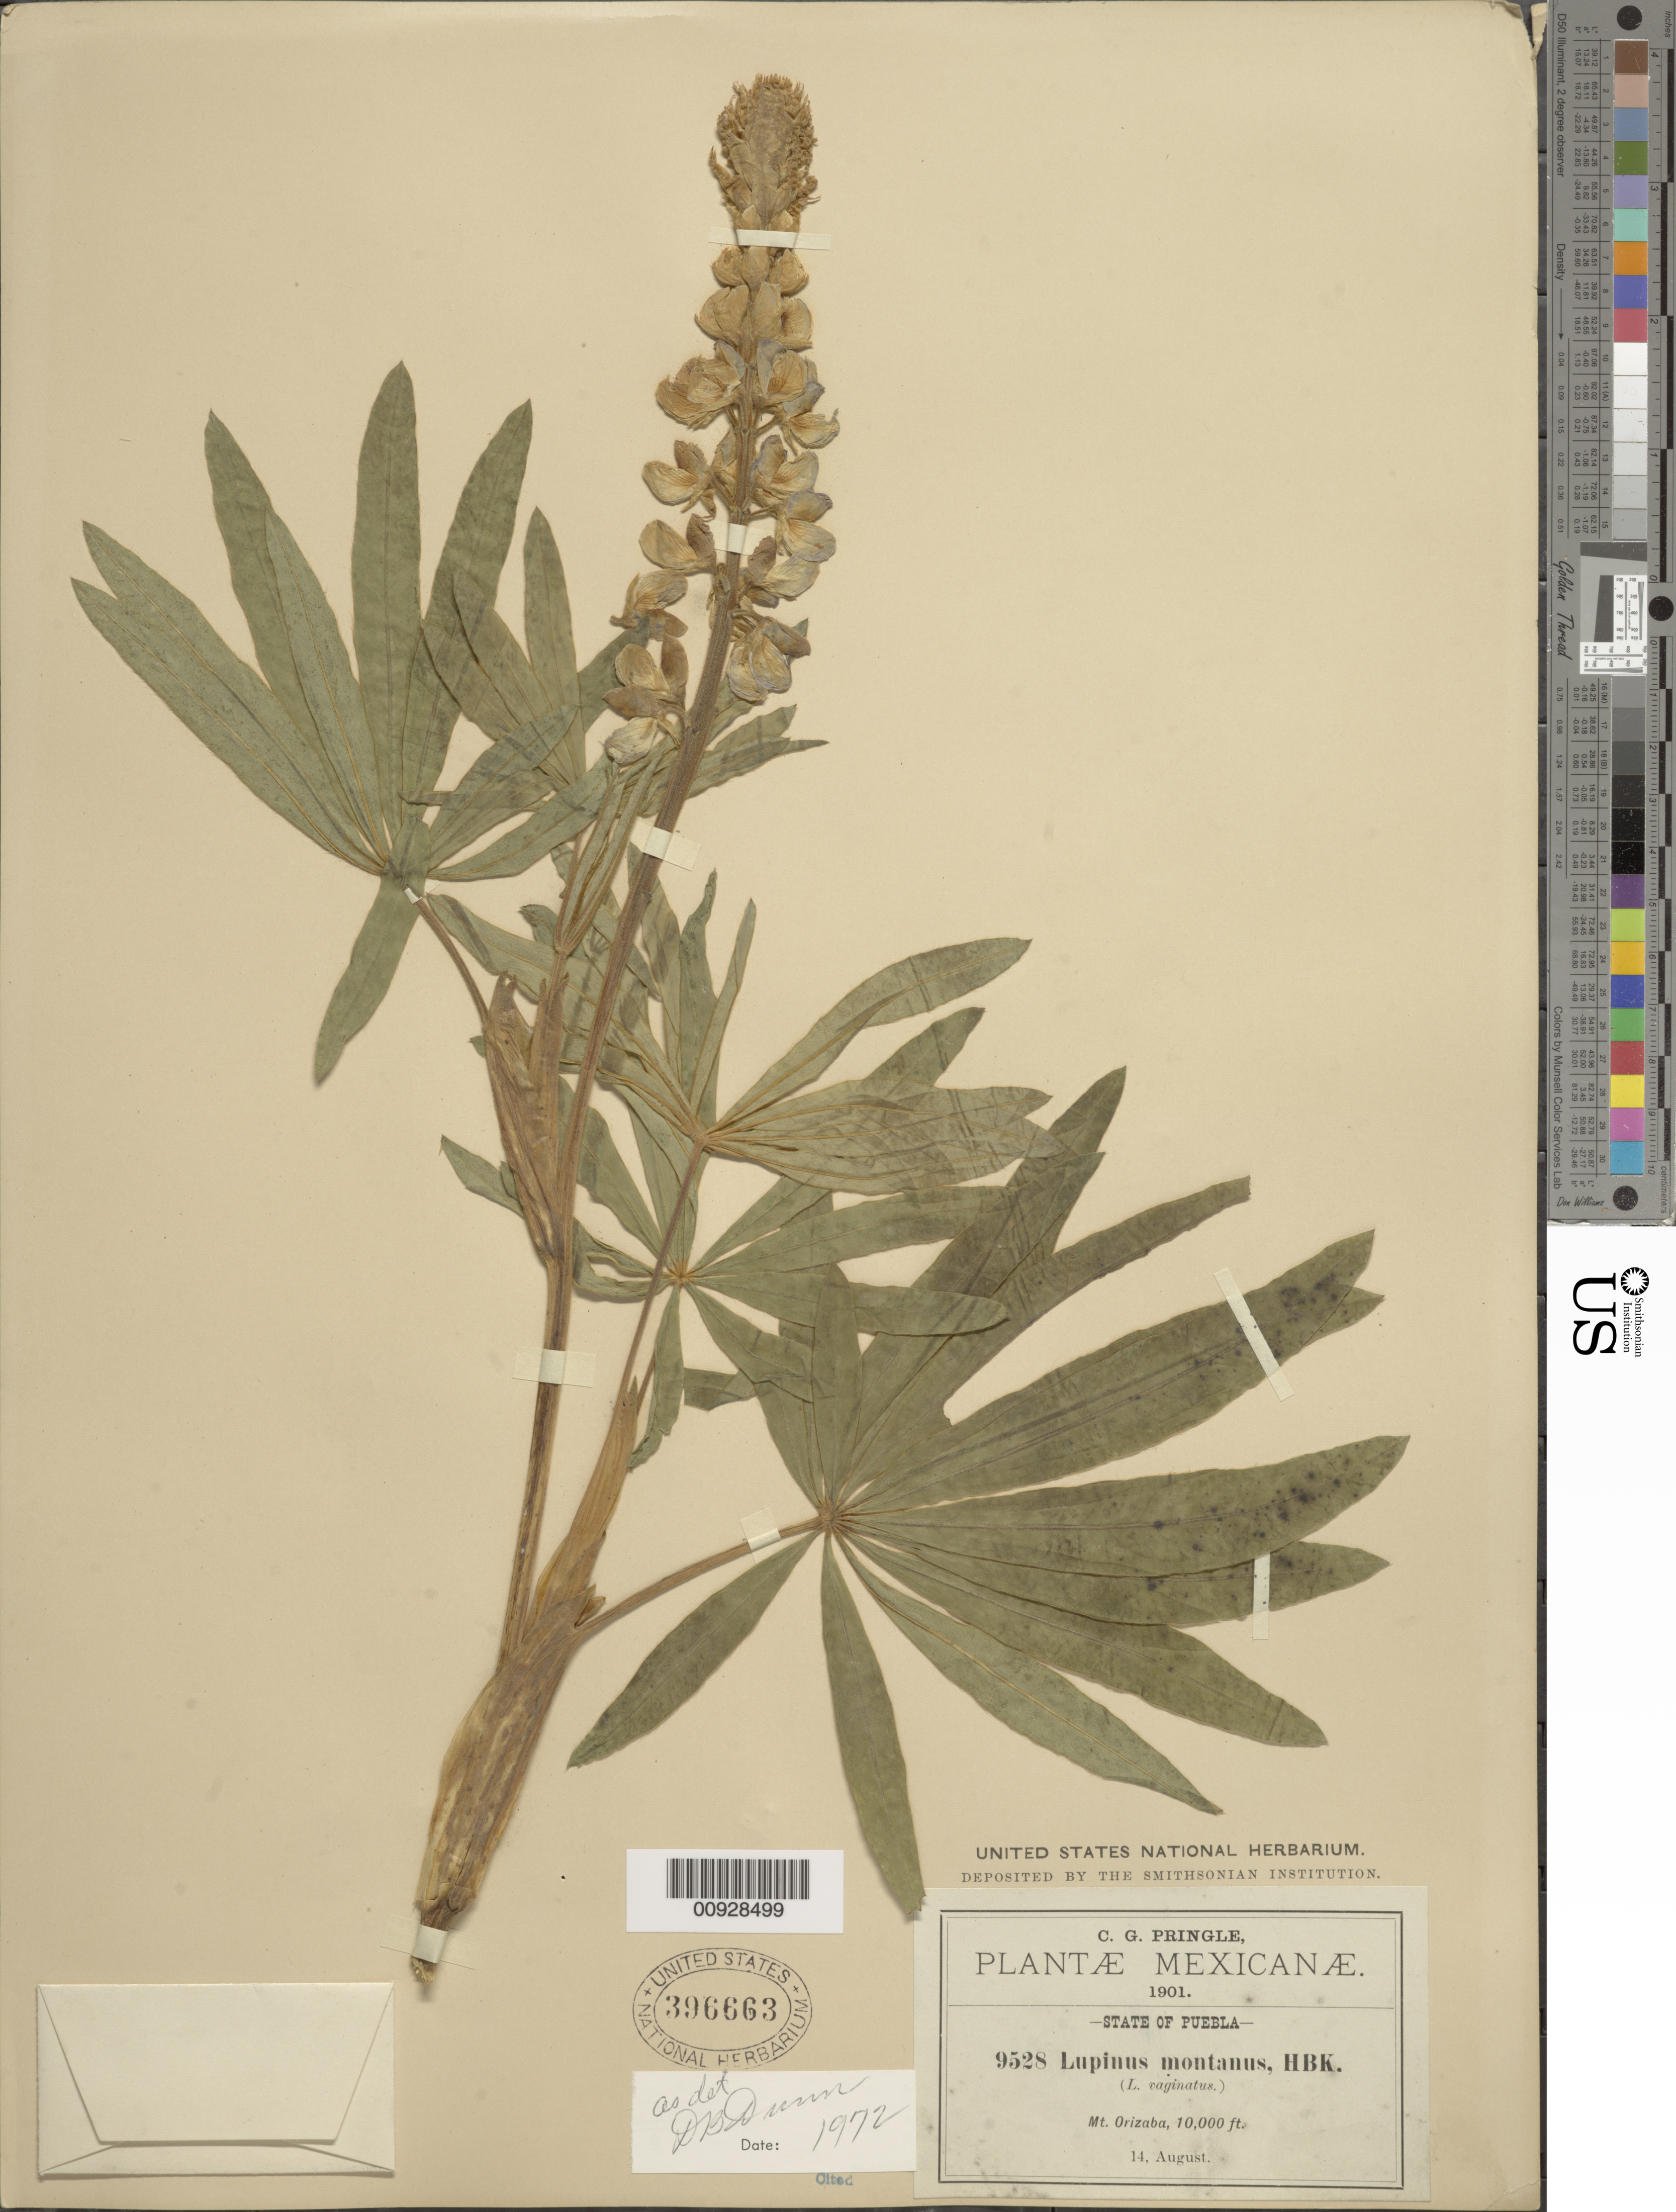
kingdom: Plantae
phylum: Tracheophyta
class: Magnoliopsida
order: Fabales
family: Fabaceae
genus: Lupinus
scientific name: Lupinus montanus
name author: Kunth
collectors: C. G. Pringle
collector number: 9528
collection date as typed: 14 Aug 1901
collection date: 1901-08-14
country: Mexico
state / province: Puebla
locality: Mt. Orizaba.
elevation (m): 3048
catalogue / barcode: US 396663